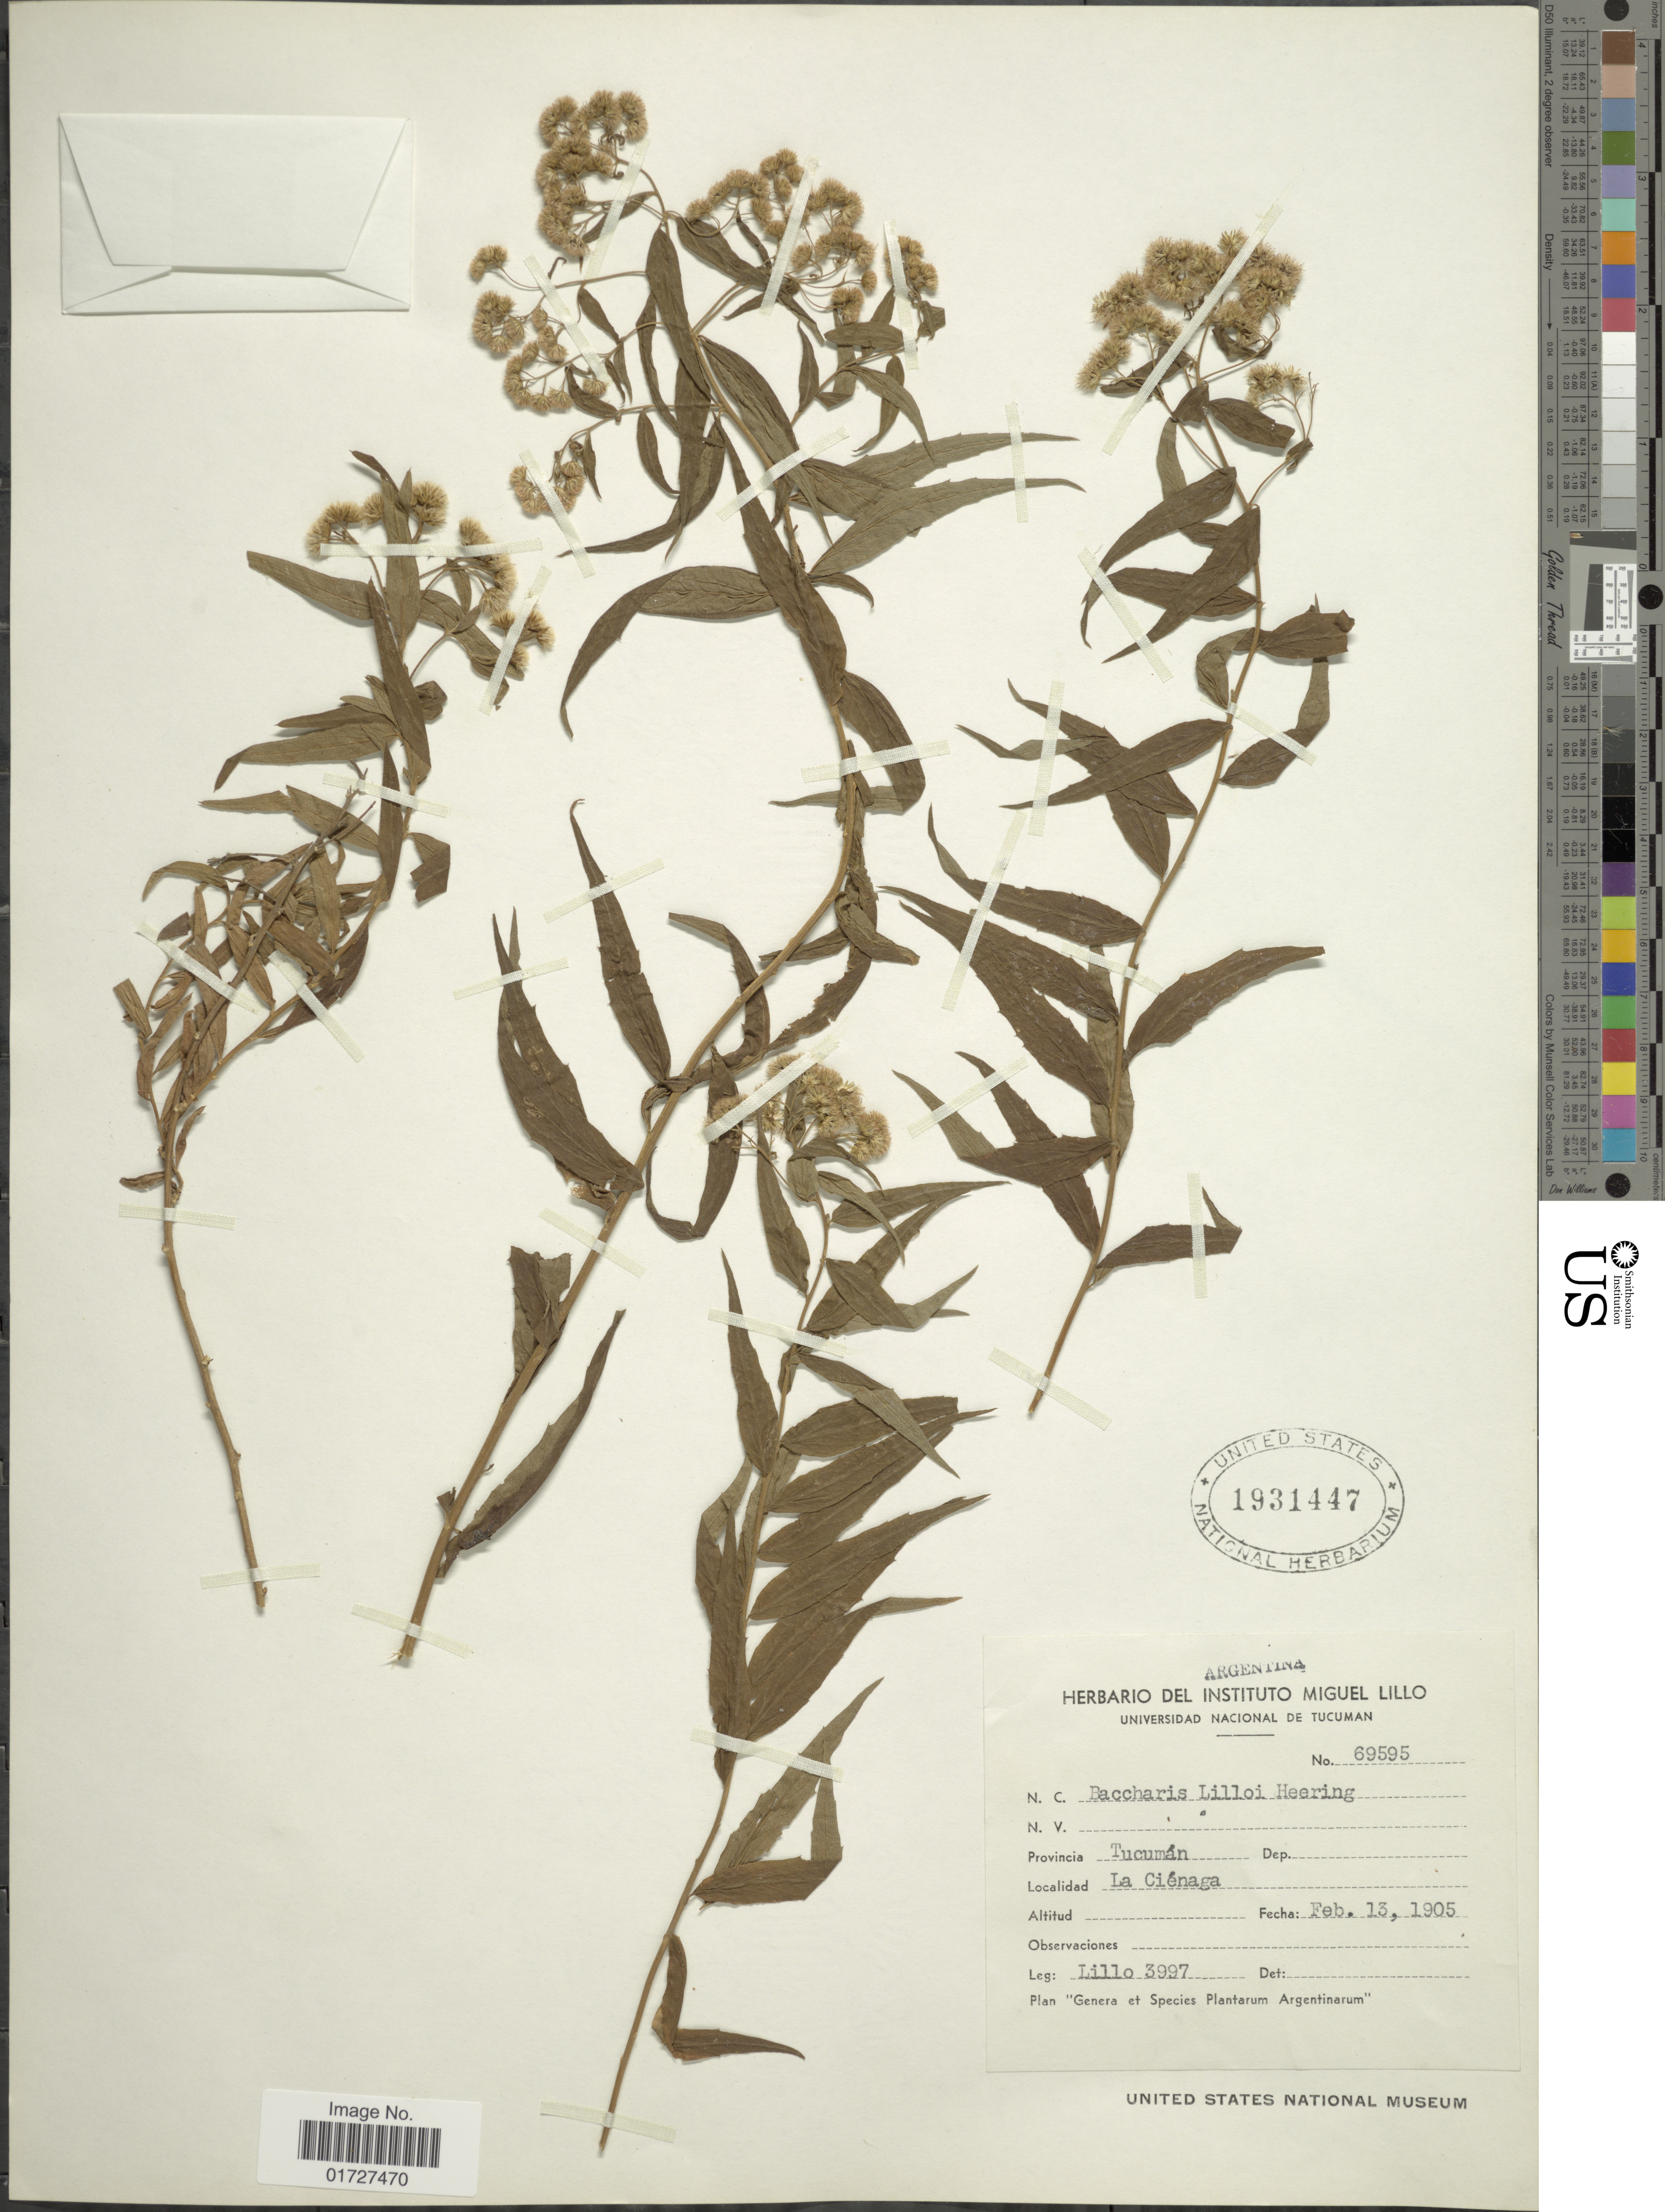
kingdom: Plantae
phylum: Tracheophyta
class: Magnoliopsida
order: Asterales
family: Asteraceae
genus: Baccharis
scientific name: Baccharis lilloi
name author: Heering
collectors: -. Lillo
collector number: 3997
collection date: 1905-02-13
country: Argentina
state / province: Tucuman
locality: La Ciénaga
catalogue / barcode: US 1931447